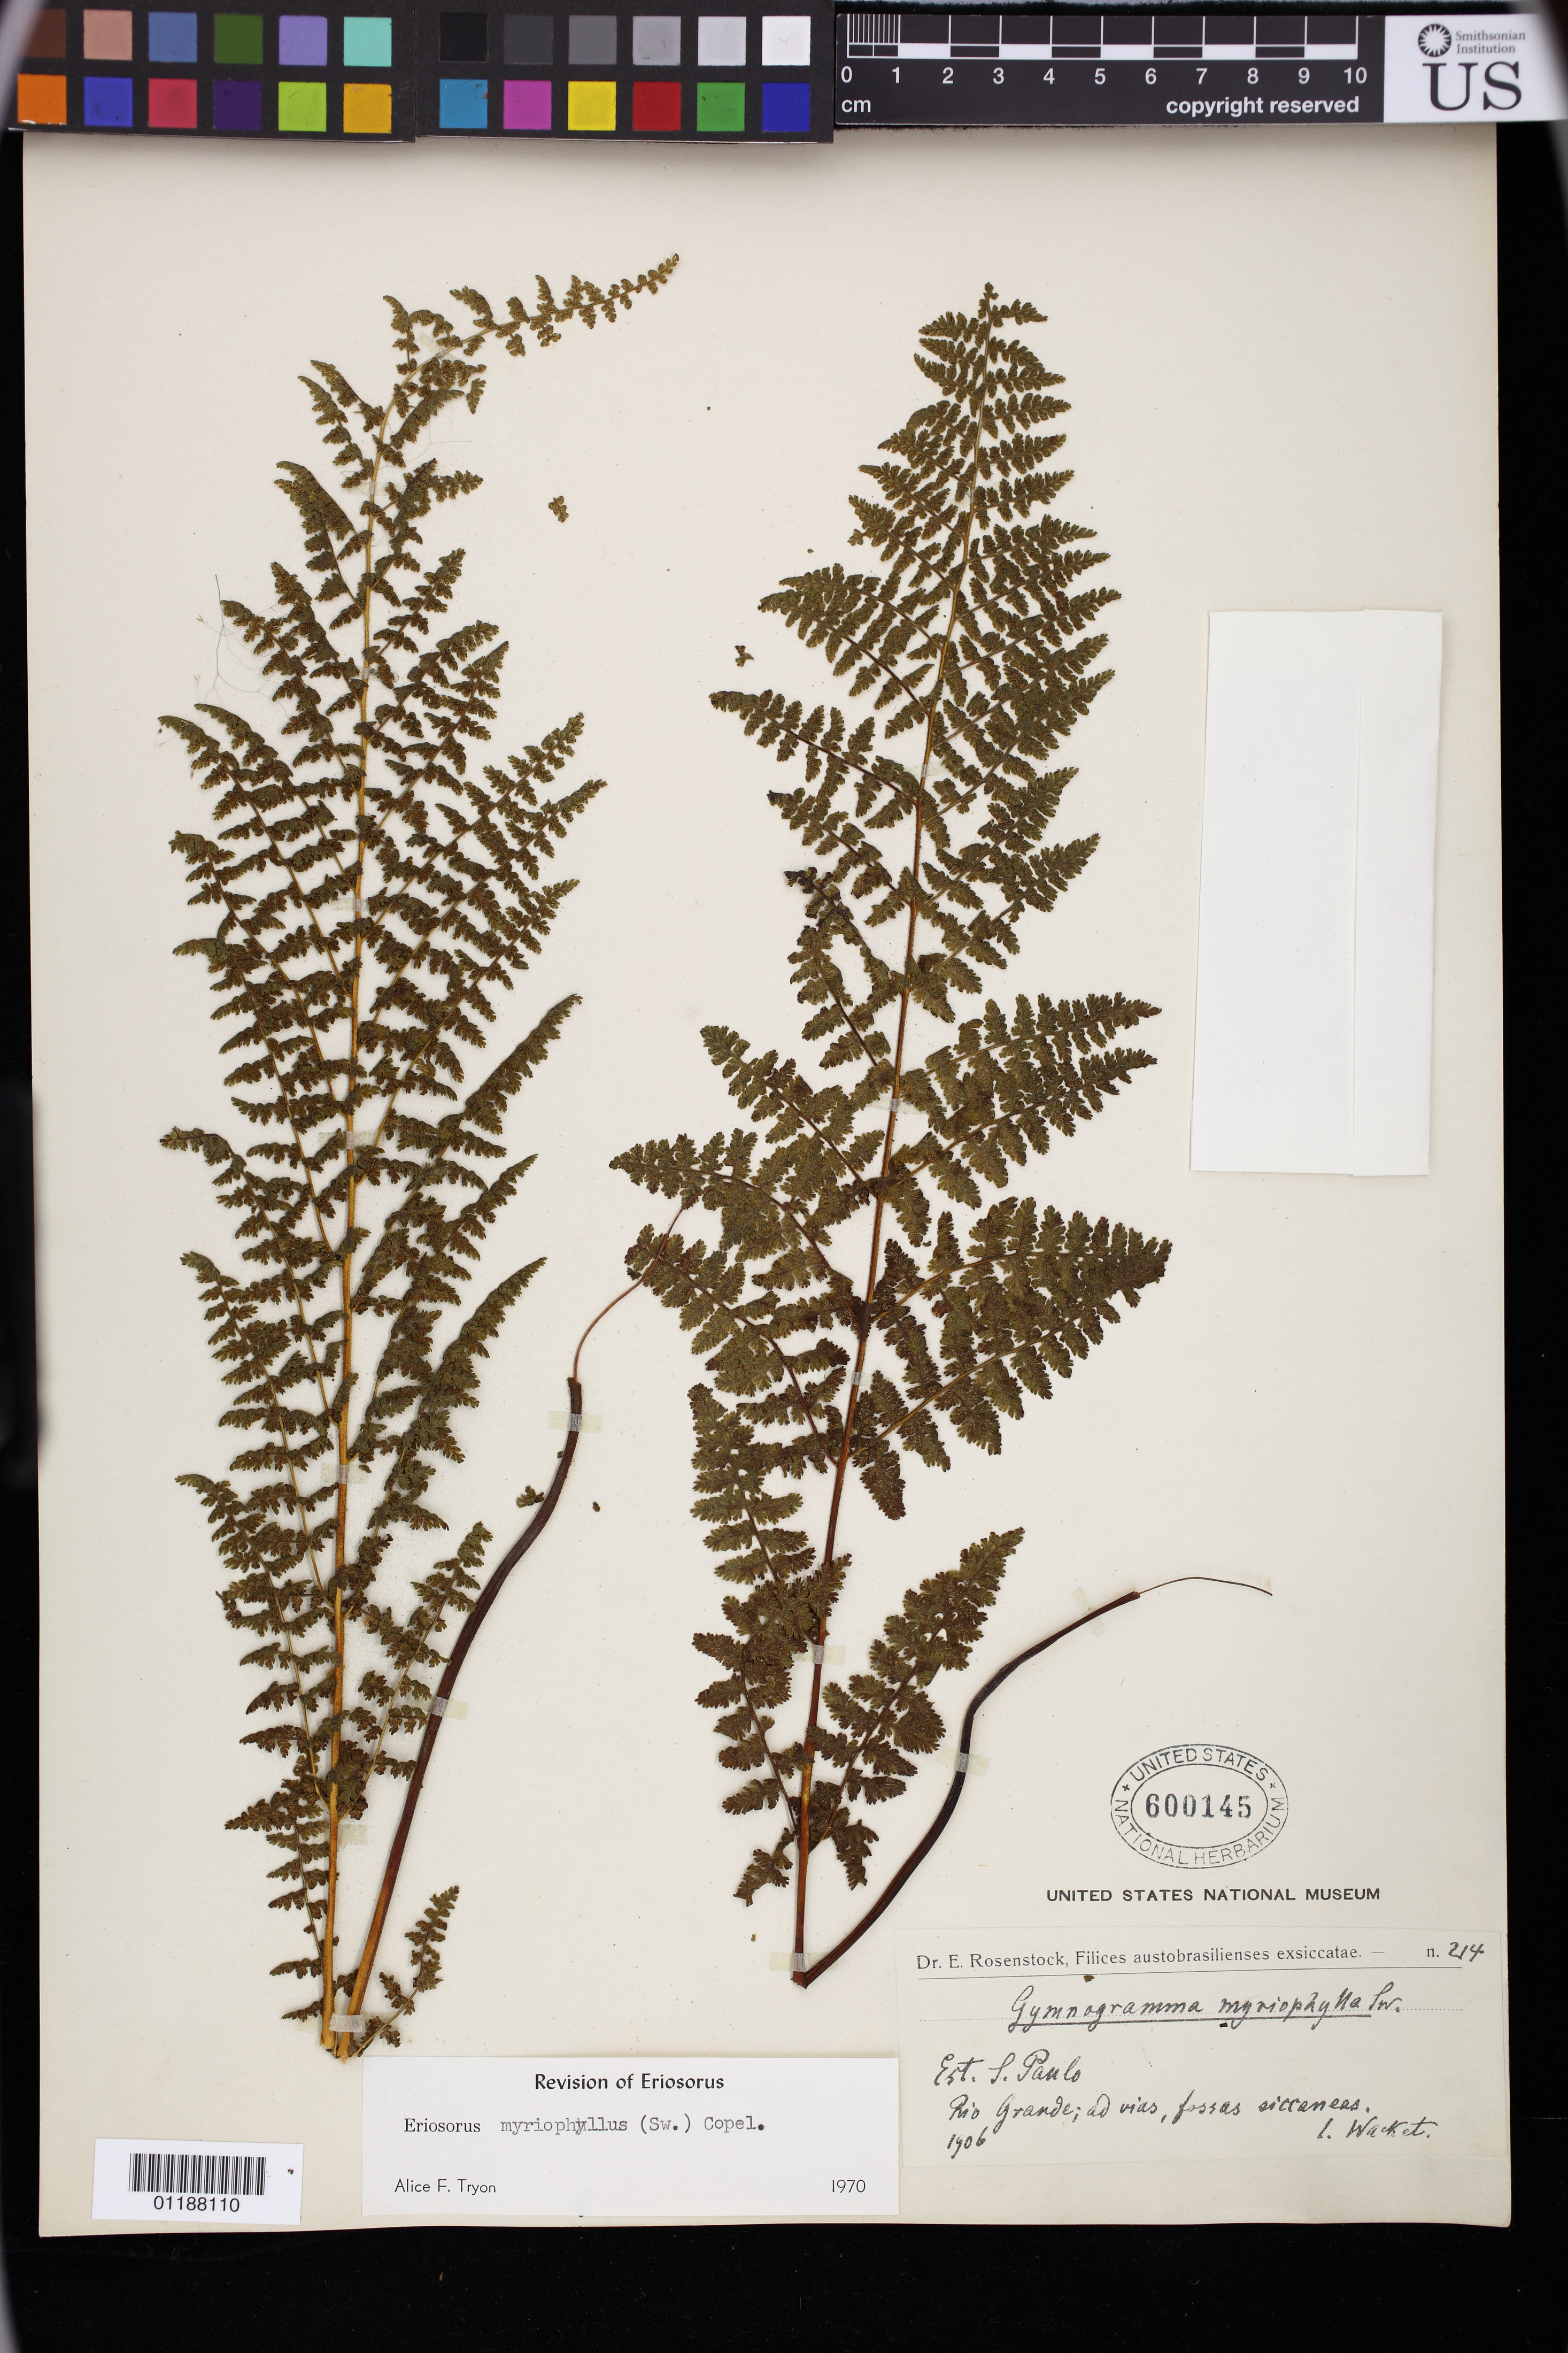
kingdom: Plantae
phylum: Tracheophyta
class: Polypodiopsida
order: Polypodiales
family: Pteridaceae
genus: Tryonia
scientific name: Tryonia myriophylla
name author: (Sw.) Schuettp. et al.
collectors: M. Wacket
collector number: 214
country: Brazil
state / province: São Paulo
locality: Rio Grande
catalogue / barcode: US 600145